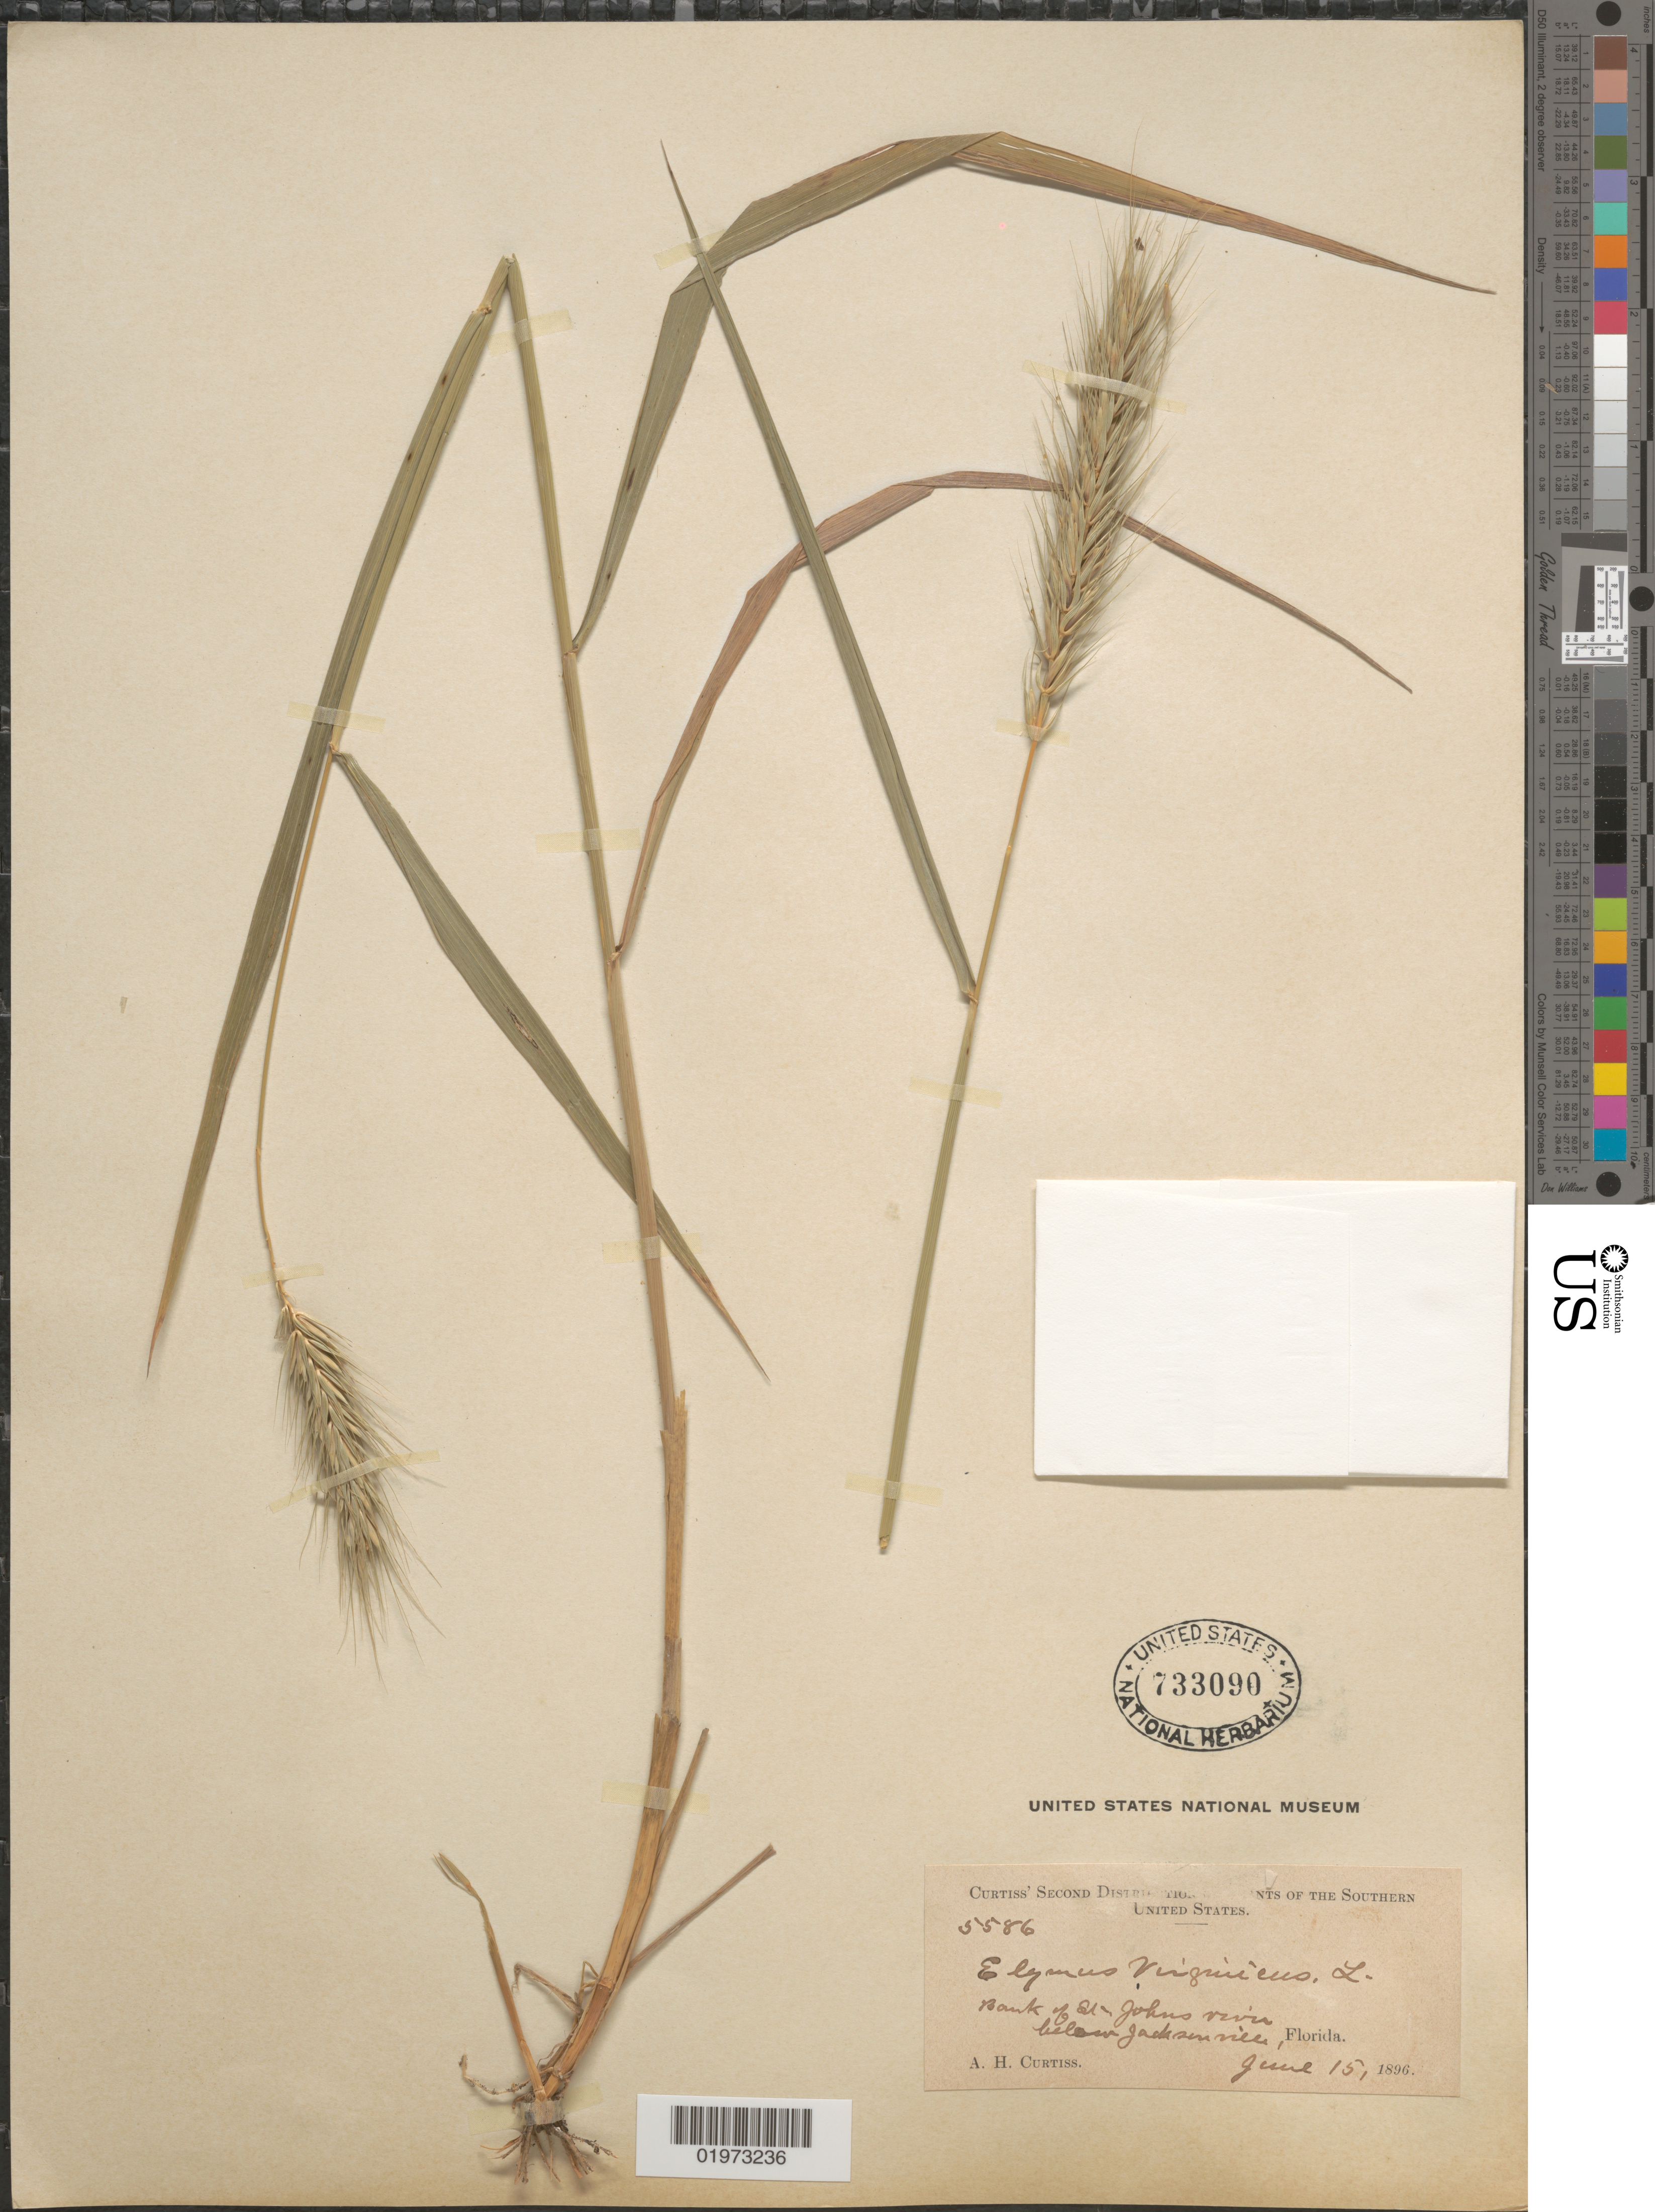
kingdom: Plantae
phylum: Tracheophyta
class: Liliopsida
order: Poales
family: Poaceae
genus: Elymus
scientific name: Elymus virginicus var. virginicus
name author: L.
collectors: A. H. Curtiss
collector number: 5586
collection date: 1896-06-15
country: United States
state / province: Florida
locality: Bank of St. Johns river below Jacksonville.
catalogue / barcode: US 733090